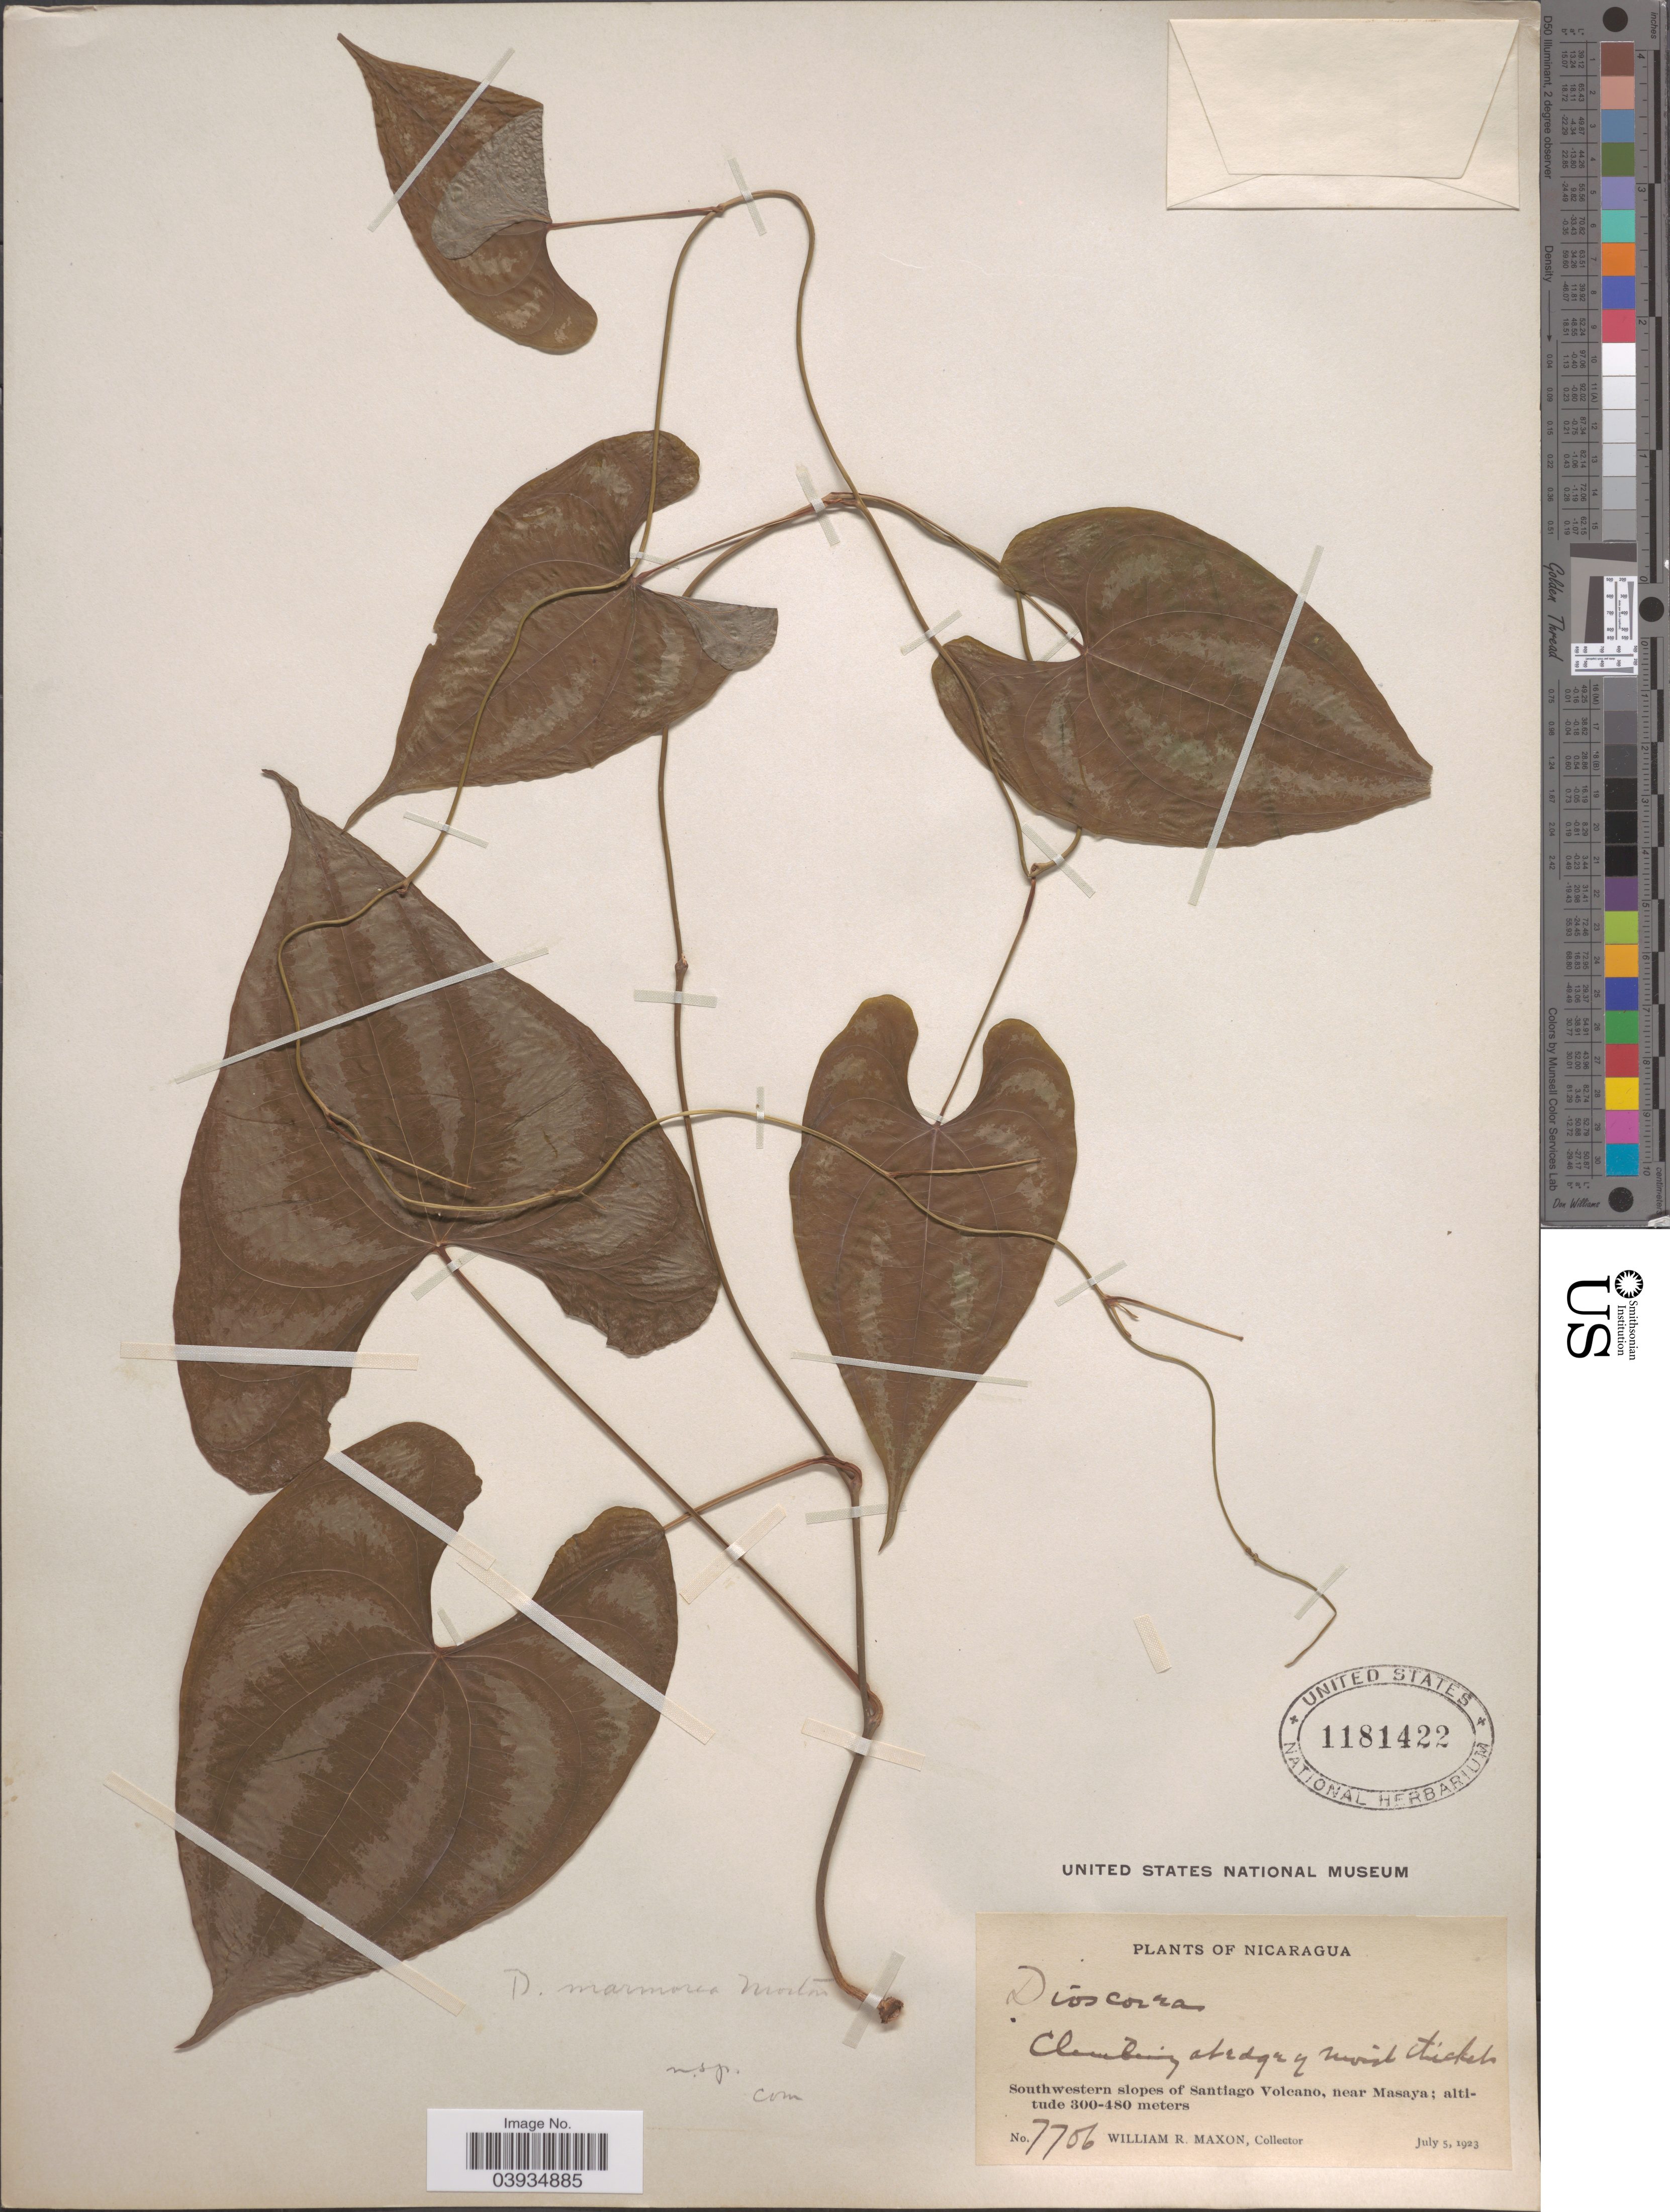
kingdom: Plantae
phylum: Tracheophyta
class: Liliopsida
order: Dioscoreales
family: Dioscoreaceae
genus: Dioscorea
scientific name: Dioscorea sp.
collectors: W. R. Maxon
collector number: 7706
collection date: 1923-07-05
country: Nicaragua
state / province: Masaya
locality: At edge of moist thickets. Southwestern slopes of Santiago Volcano, near Masaya.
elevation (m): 300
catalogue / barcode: US 1181422